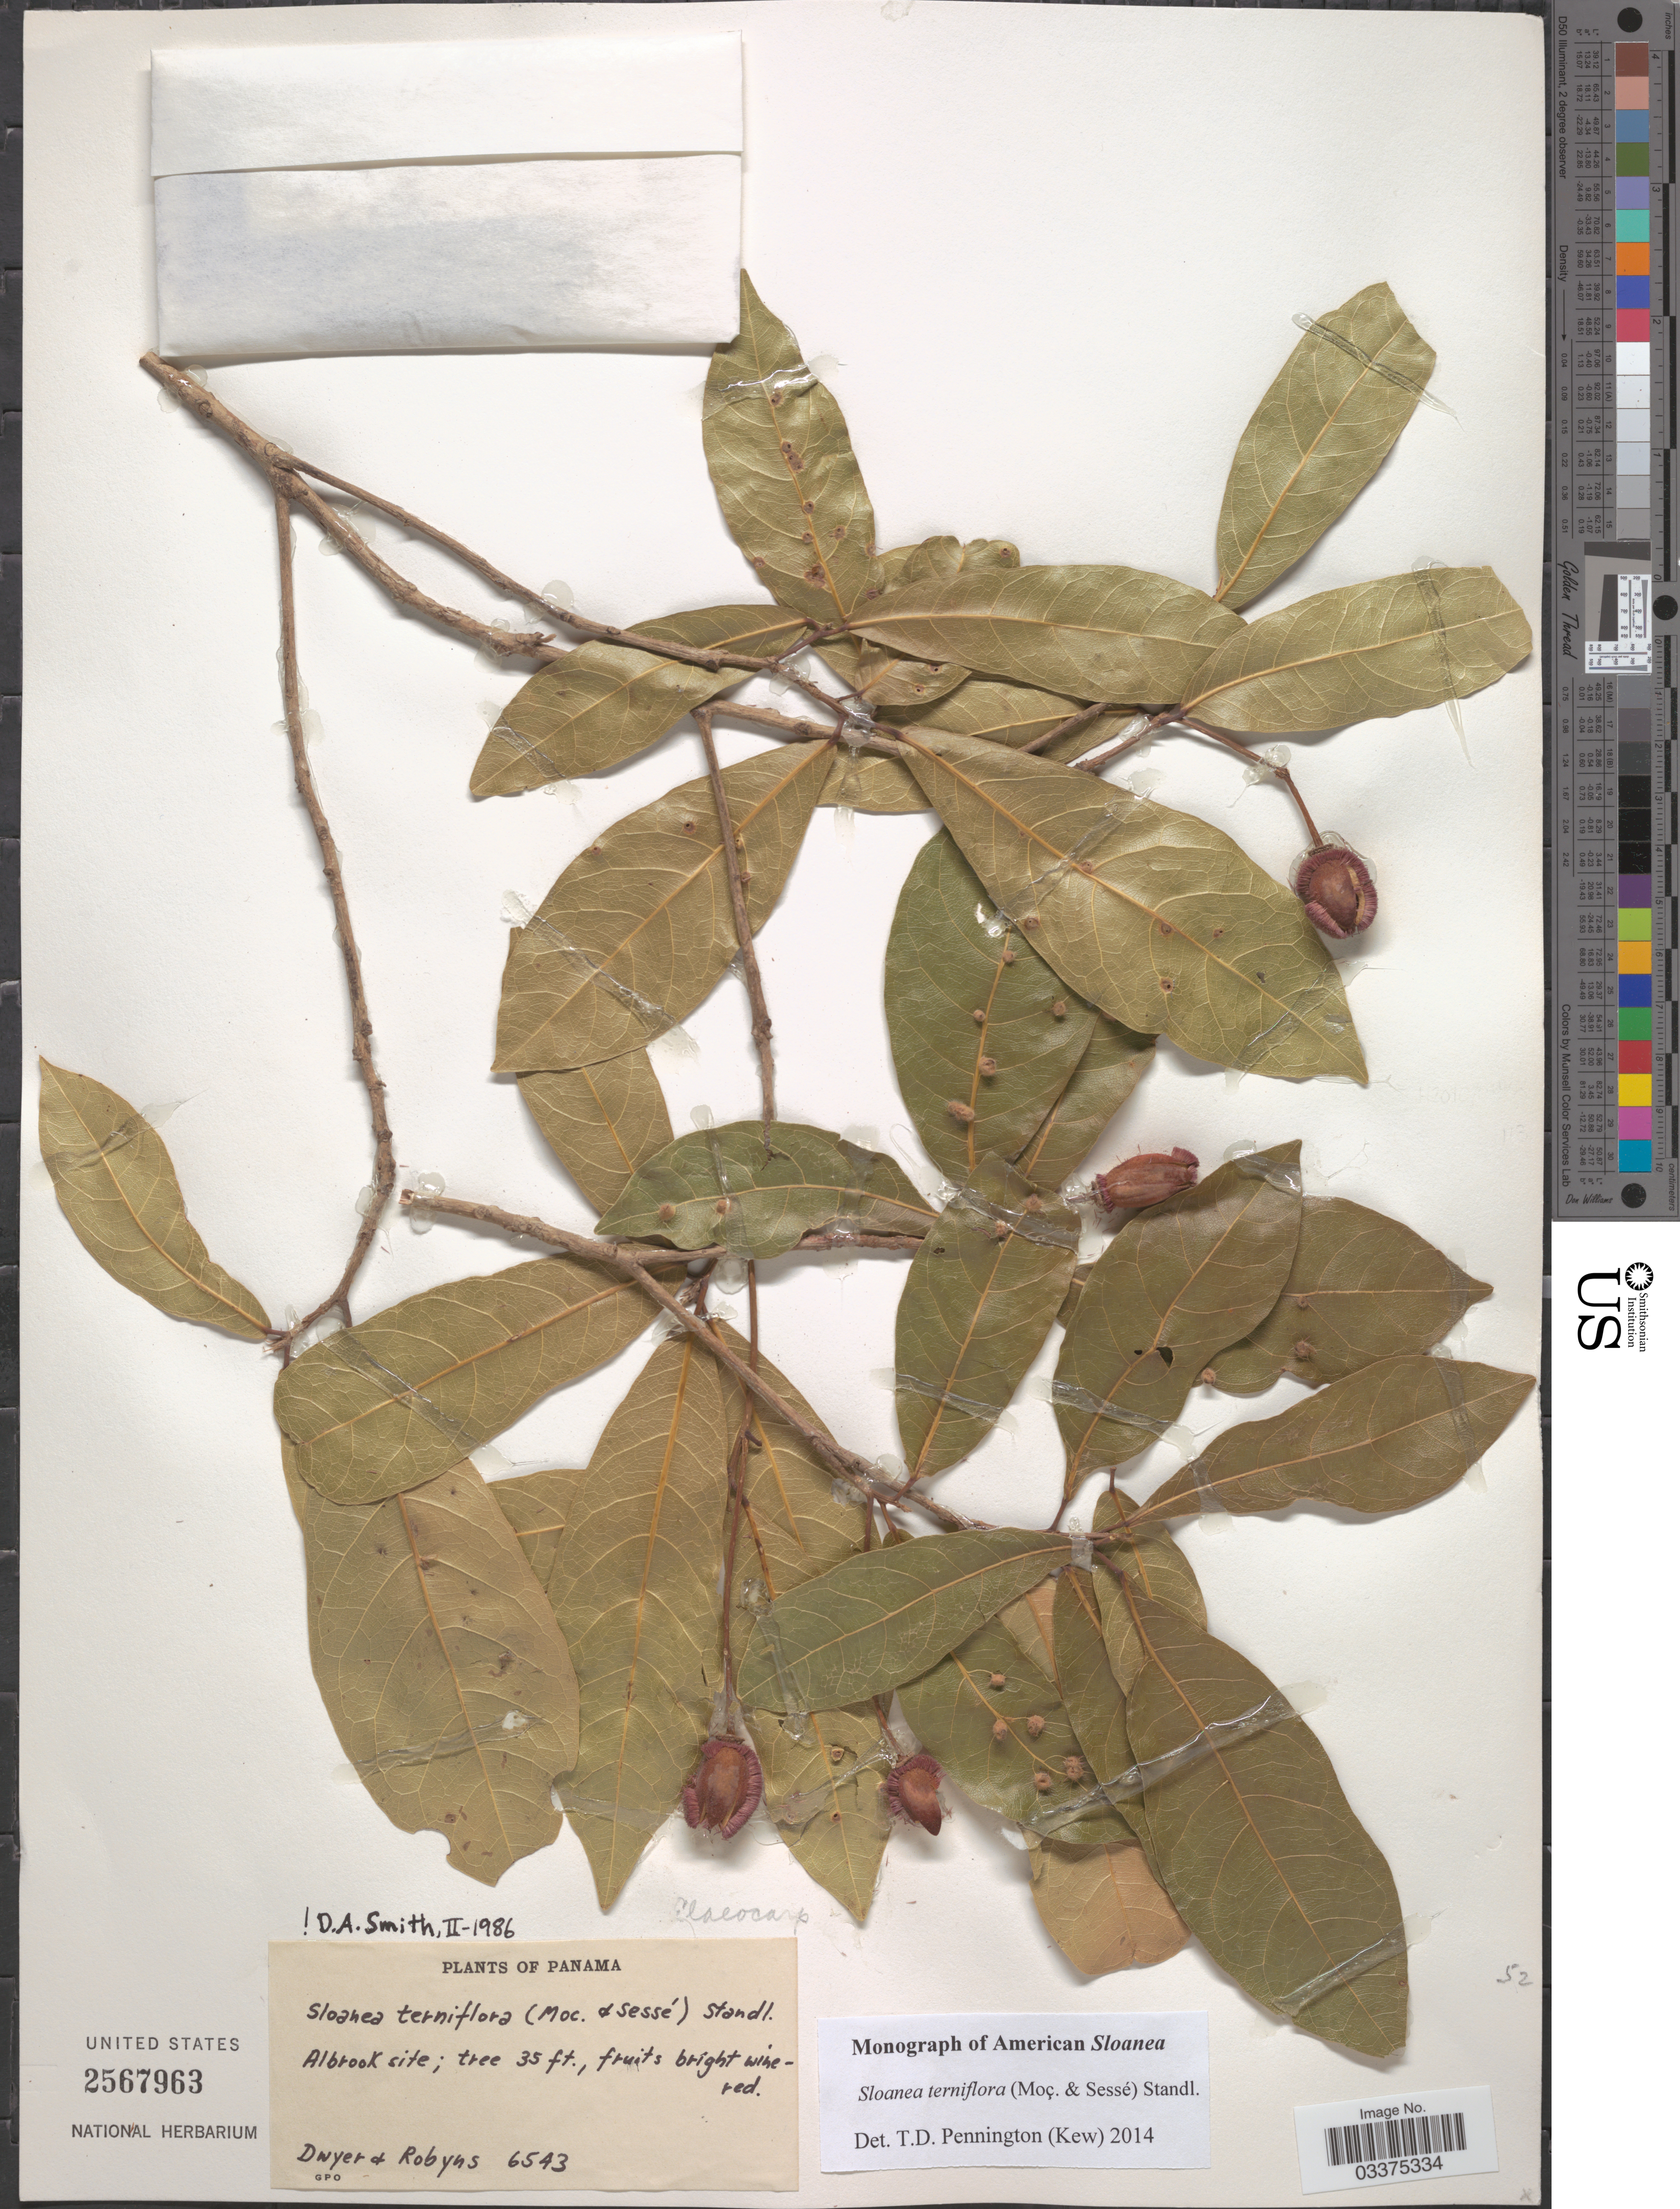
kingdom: Plantae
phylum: Tracheophyta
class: Magnoliopsida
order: Oxalidales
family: Elaeocarpaceae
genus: Sloanea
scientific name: Sloanea terniflora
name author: (Moc. & Sessé ex DC.) Standl.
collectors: Dwyer, -- & -. Robyns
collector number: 6543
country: Panama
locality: Albrook site.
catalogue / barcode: US 2567963